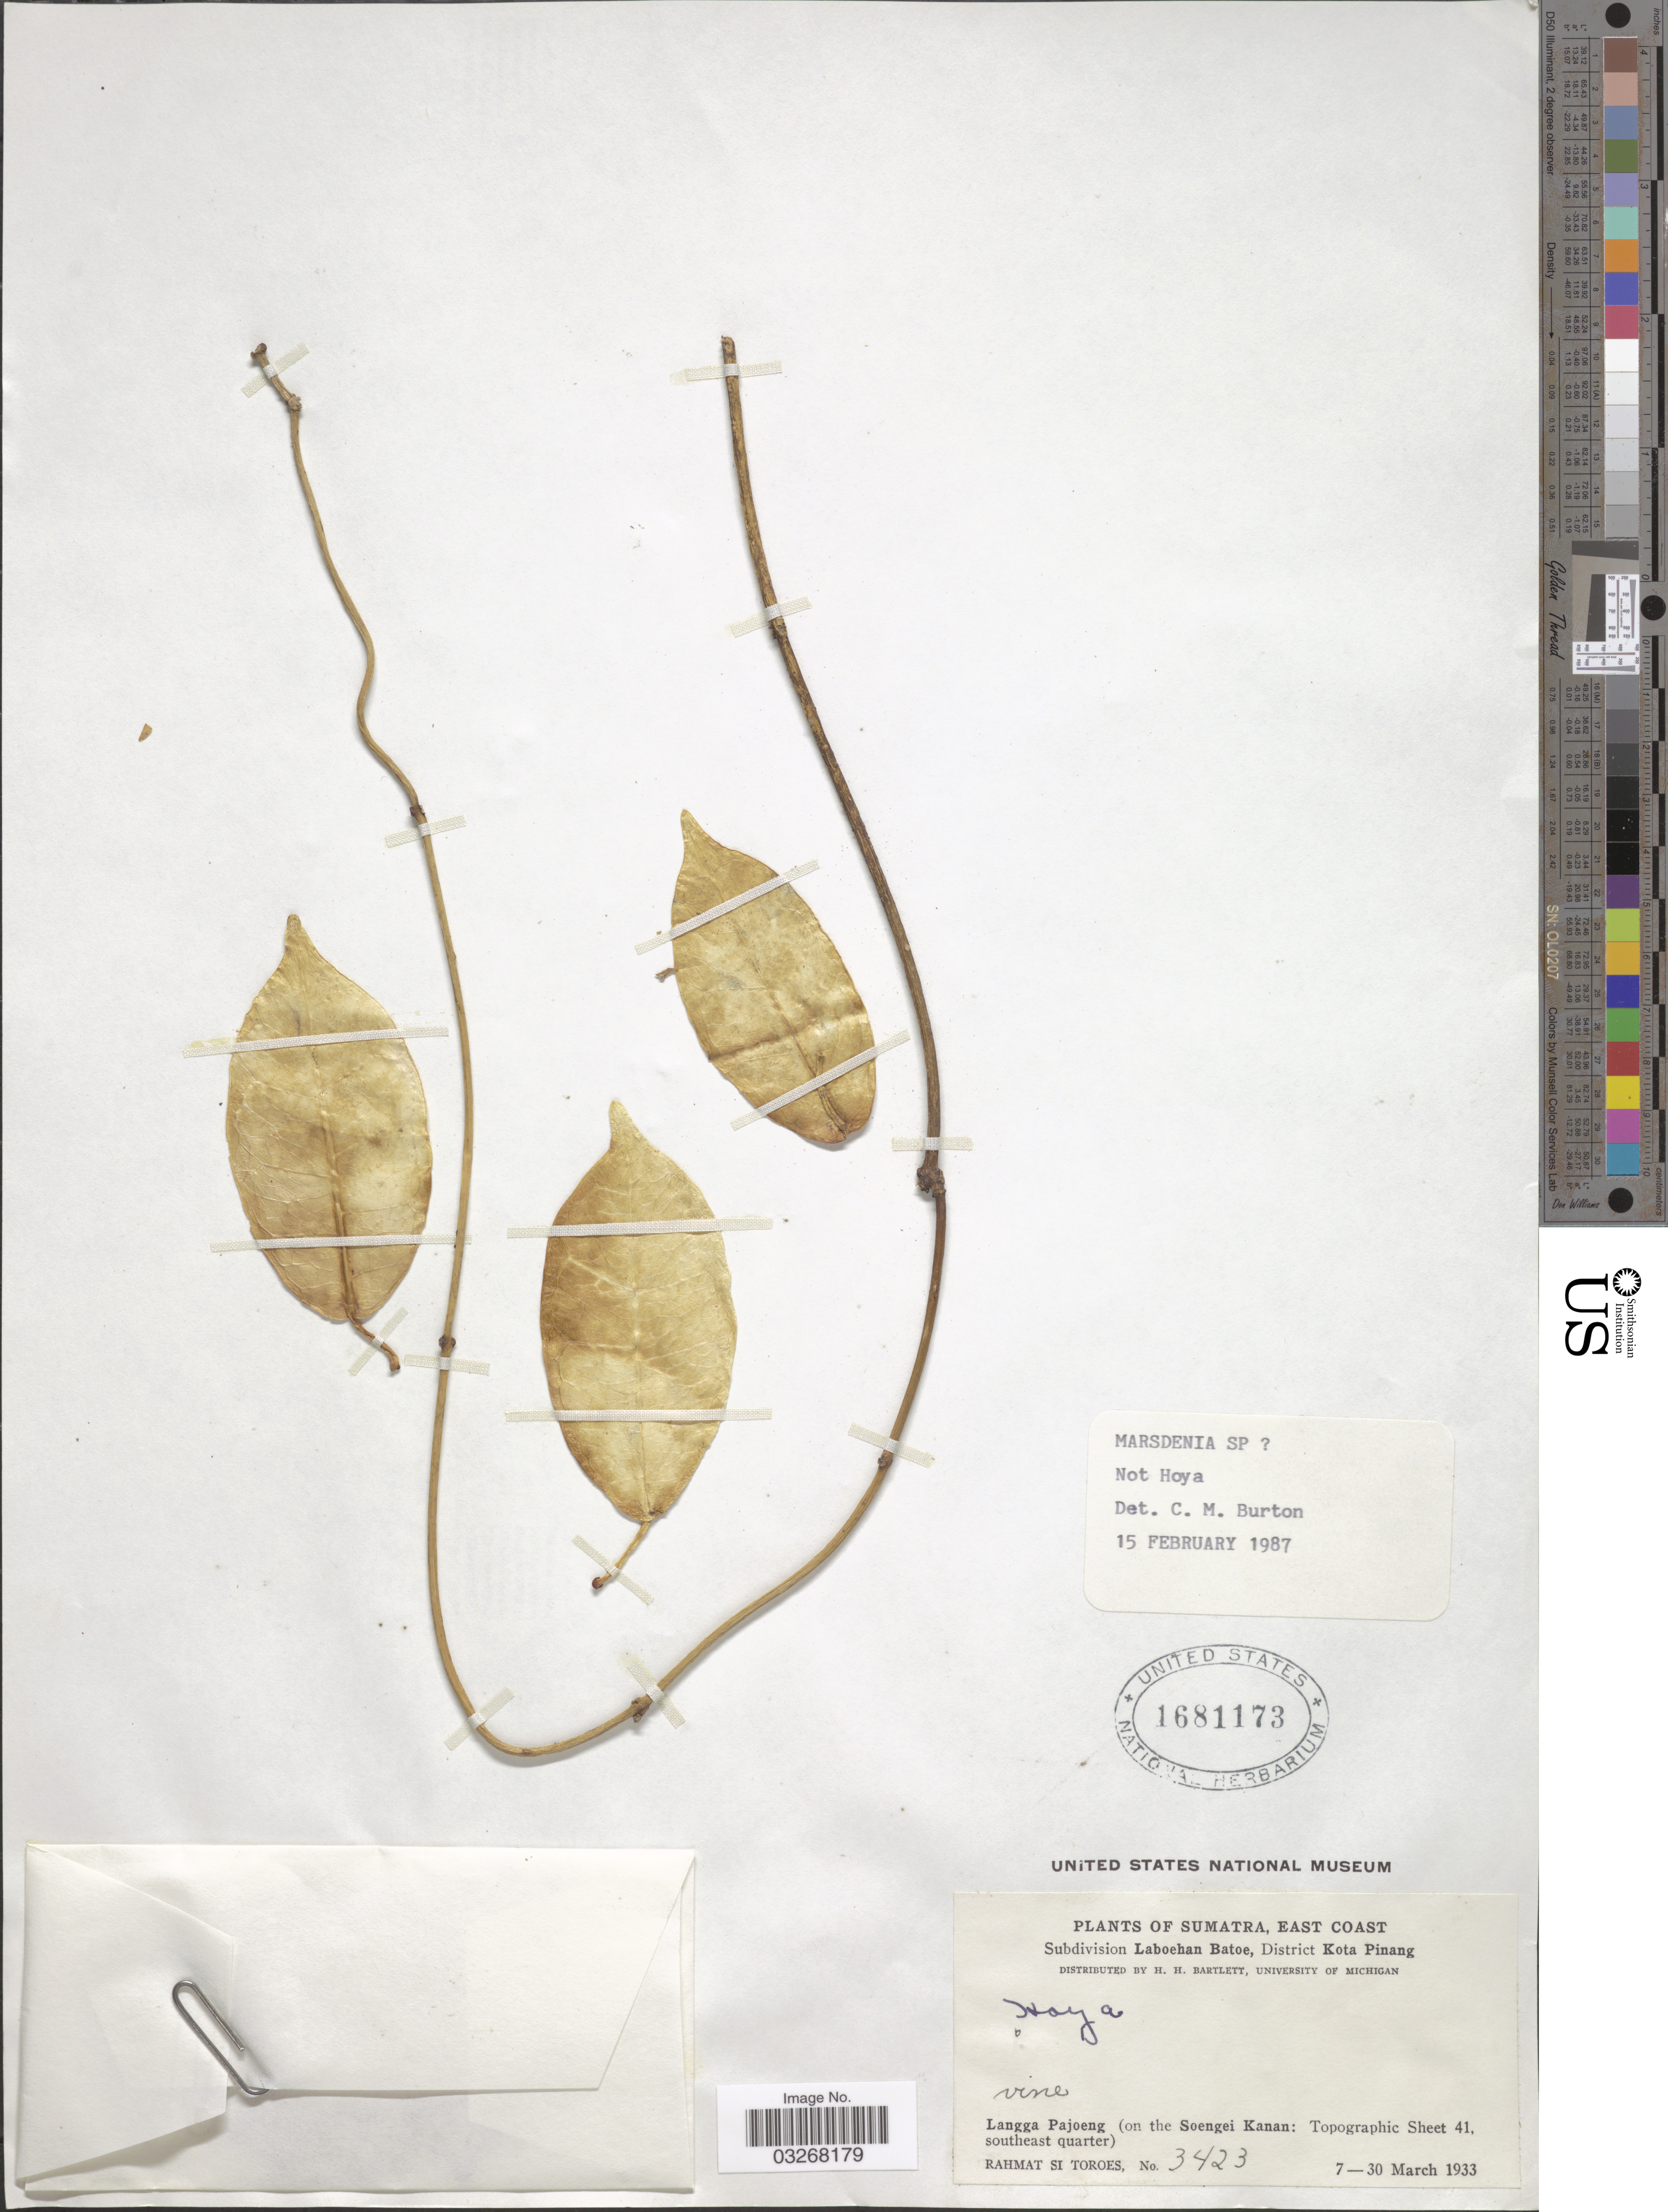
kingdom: Plantae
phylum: Tracheophyta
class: Magnoliopsida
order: Gentianales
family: Apocynaceae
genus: Marsdenia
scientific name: Marsdenia sp.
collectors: Rahmat Si Boeea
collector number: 3423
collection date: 1933-03-07/1933-03-30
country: Indonesia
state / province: Sumatra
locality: Sumatra, East Coast, Subdivision Laboehan Batoe, District Kota Pinang, Langga Pajoeng (on the Soengei Kanan: Topographic Sheet 41, southeast quarter).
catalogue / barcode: US 1681173